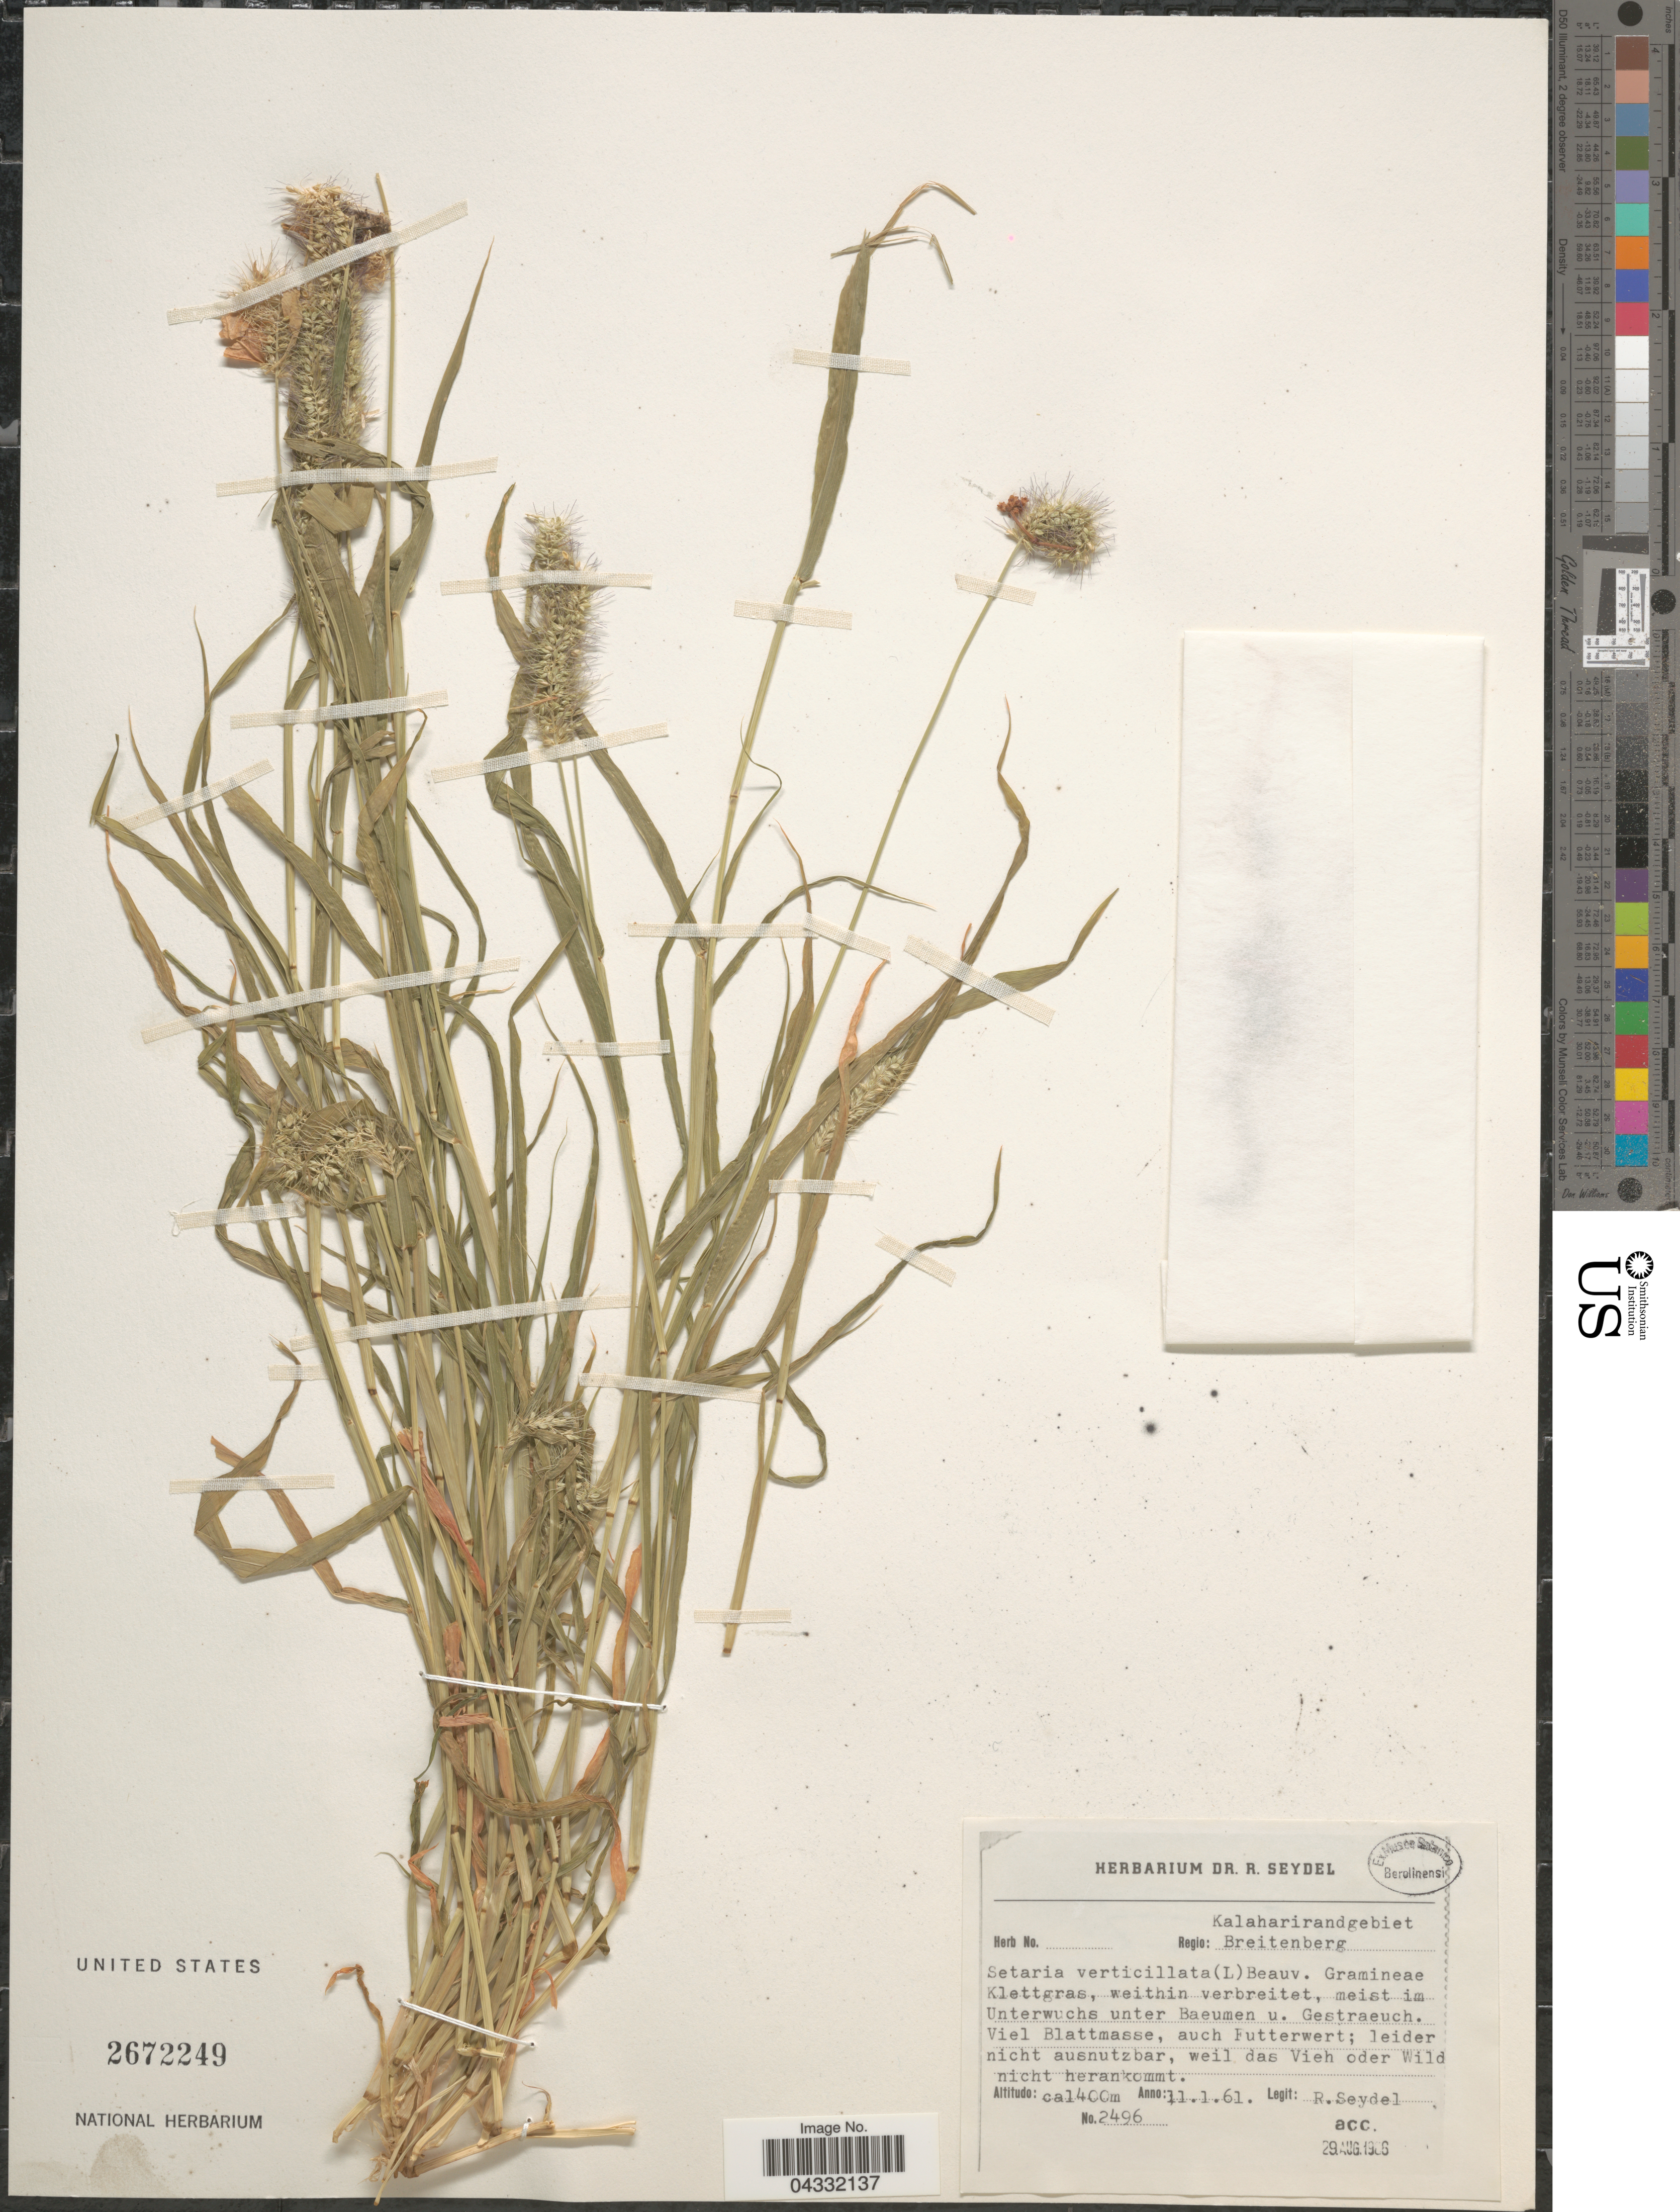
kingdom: Plantae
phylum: Tracheophyta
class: Liliopsida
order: Poales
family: Poaceae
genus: Setaria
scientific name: Setaria verticillata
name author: (L.) P. Beauv.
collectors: R. Seydel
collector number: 2496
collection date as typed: Transcribed d/m/y: 11/1/61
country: South Africa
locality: Regio: Kalaharirandgebiet Breitenberg.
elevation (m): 1400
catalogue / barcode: US 2672249